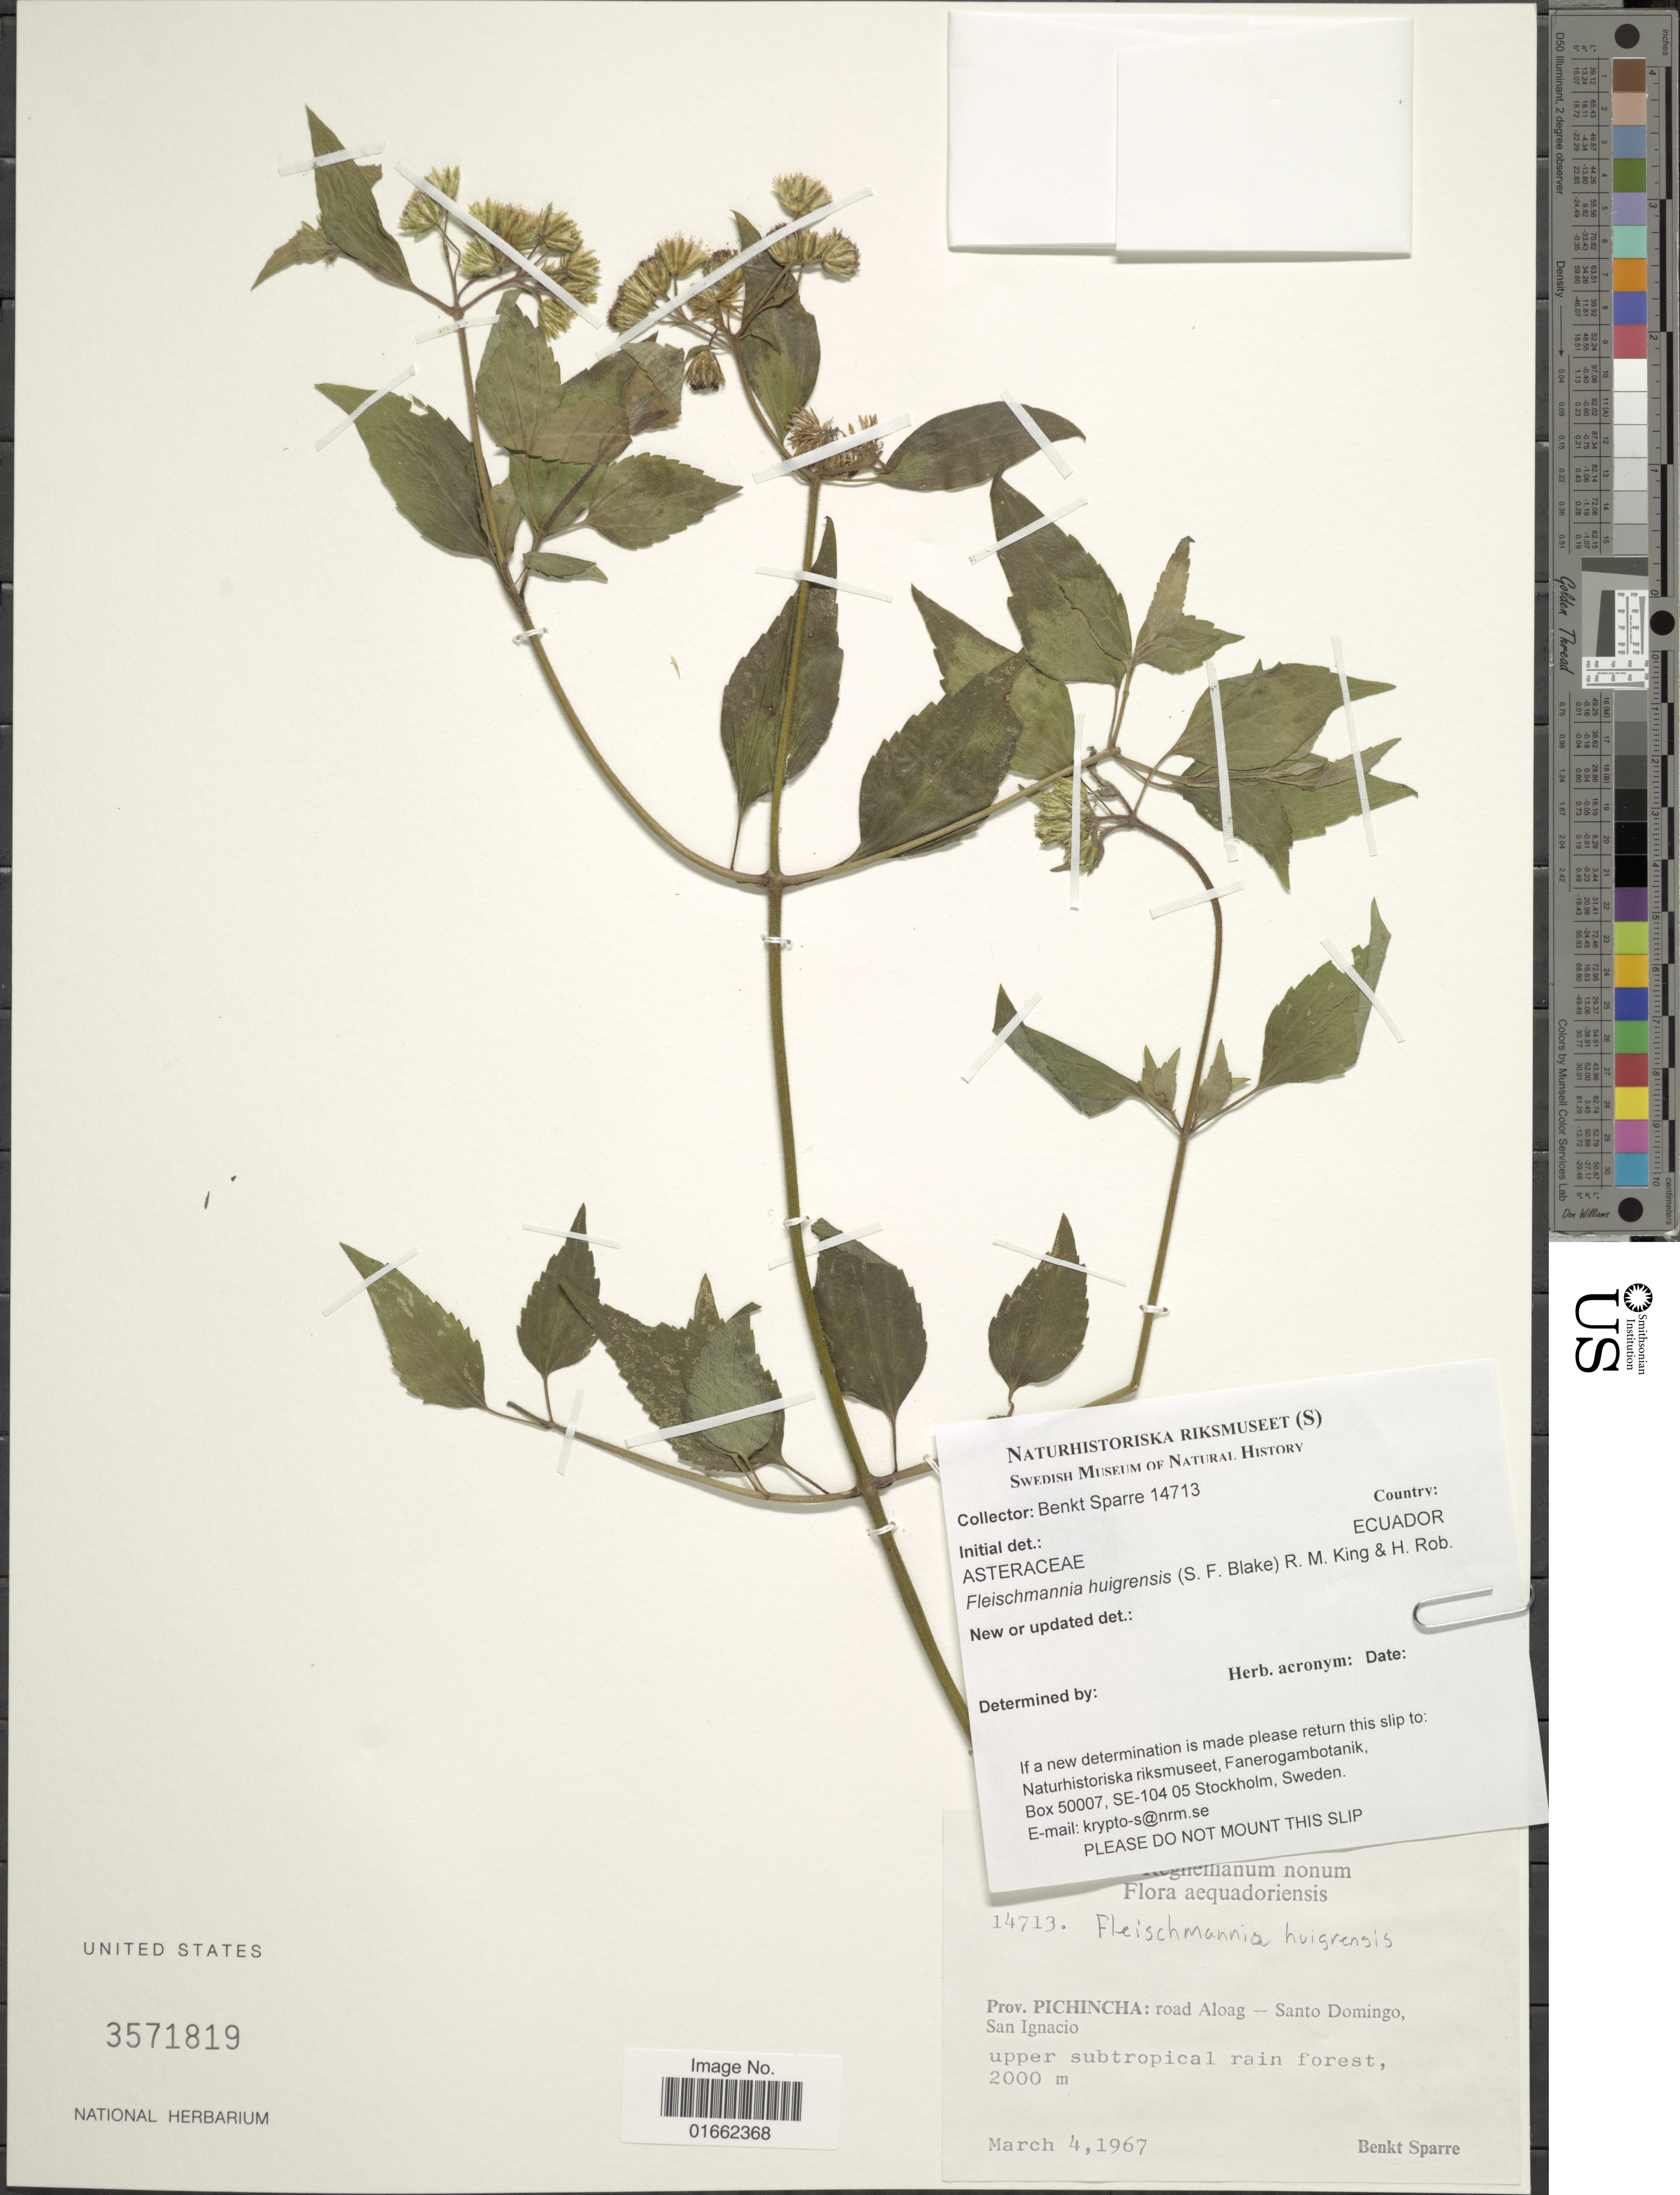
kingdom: Plantae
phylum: Tracheophyta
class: Magnoliopsida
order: Asterales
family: Asteraceae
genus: Fleischmannia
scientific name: Fleischmannia obscurifolia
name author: (Hieron.) R.M. King & H. Rob.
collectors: B. Sparre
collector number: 14713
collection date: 1967-03-04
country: Ecuador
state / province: Pichincha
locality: Prov. Pichincha: road Aloag - Santo Domingo, San Ignacio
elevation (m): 2000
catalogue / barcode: US 3571819